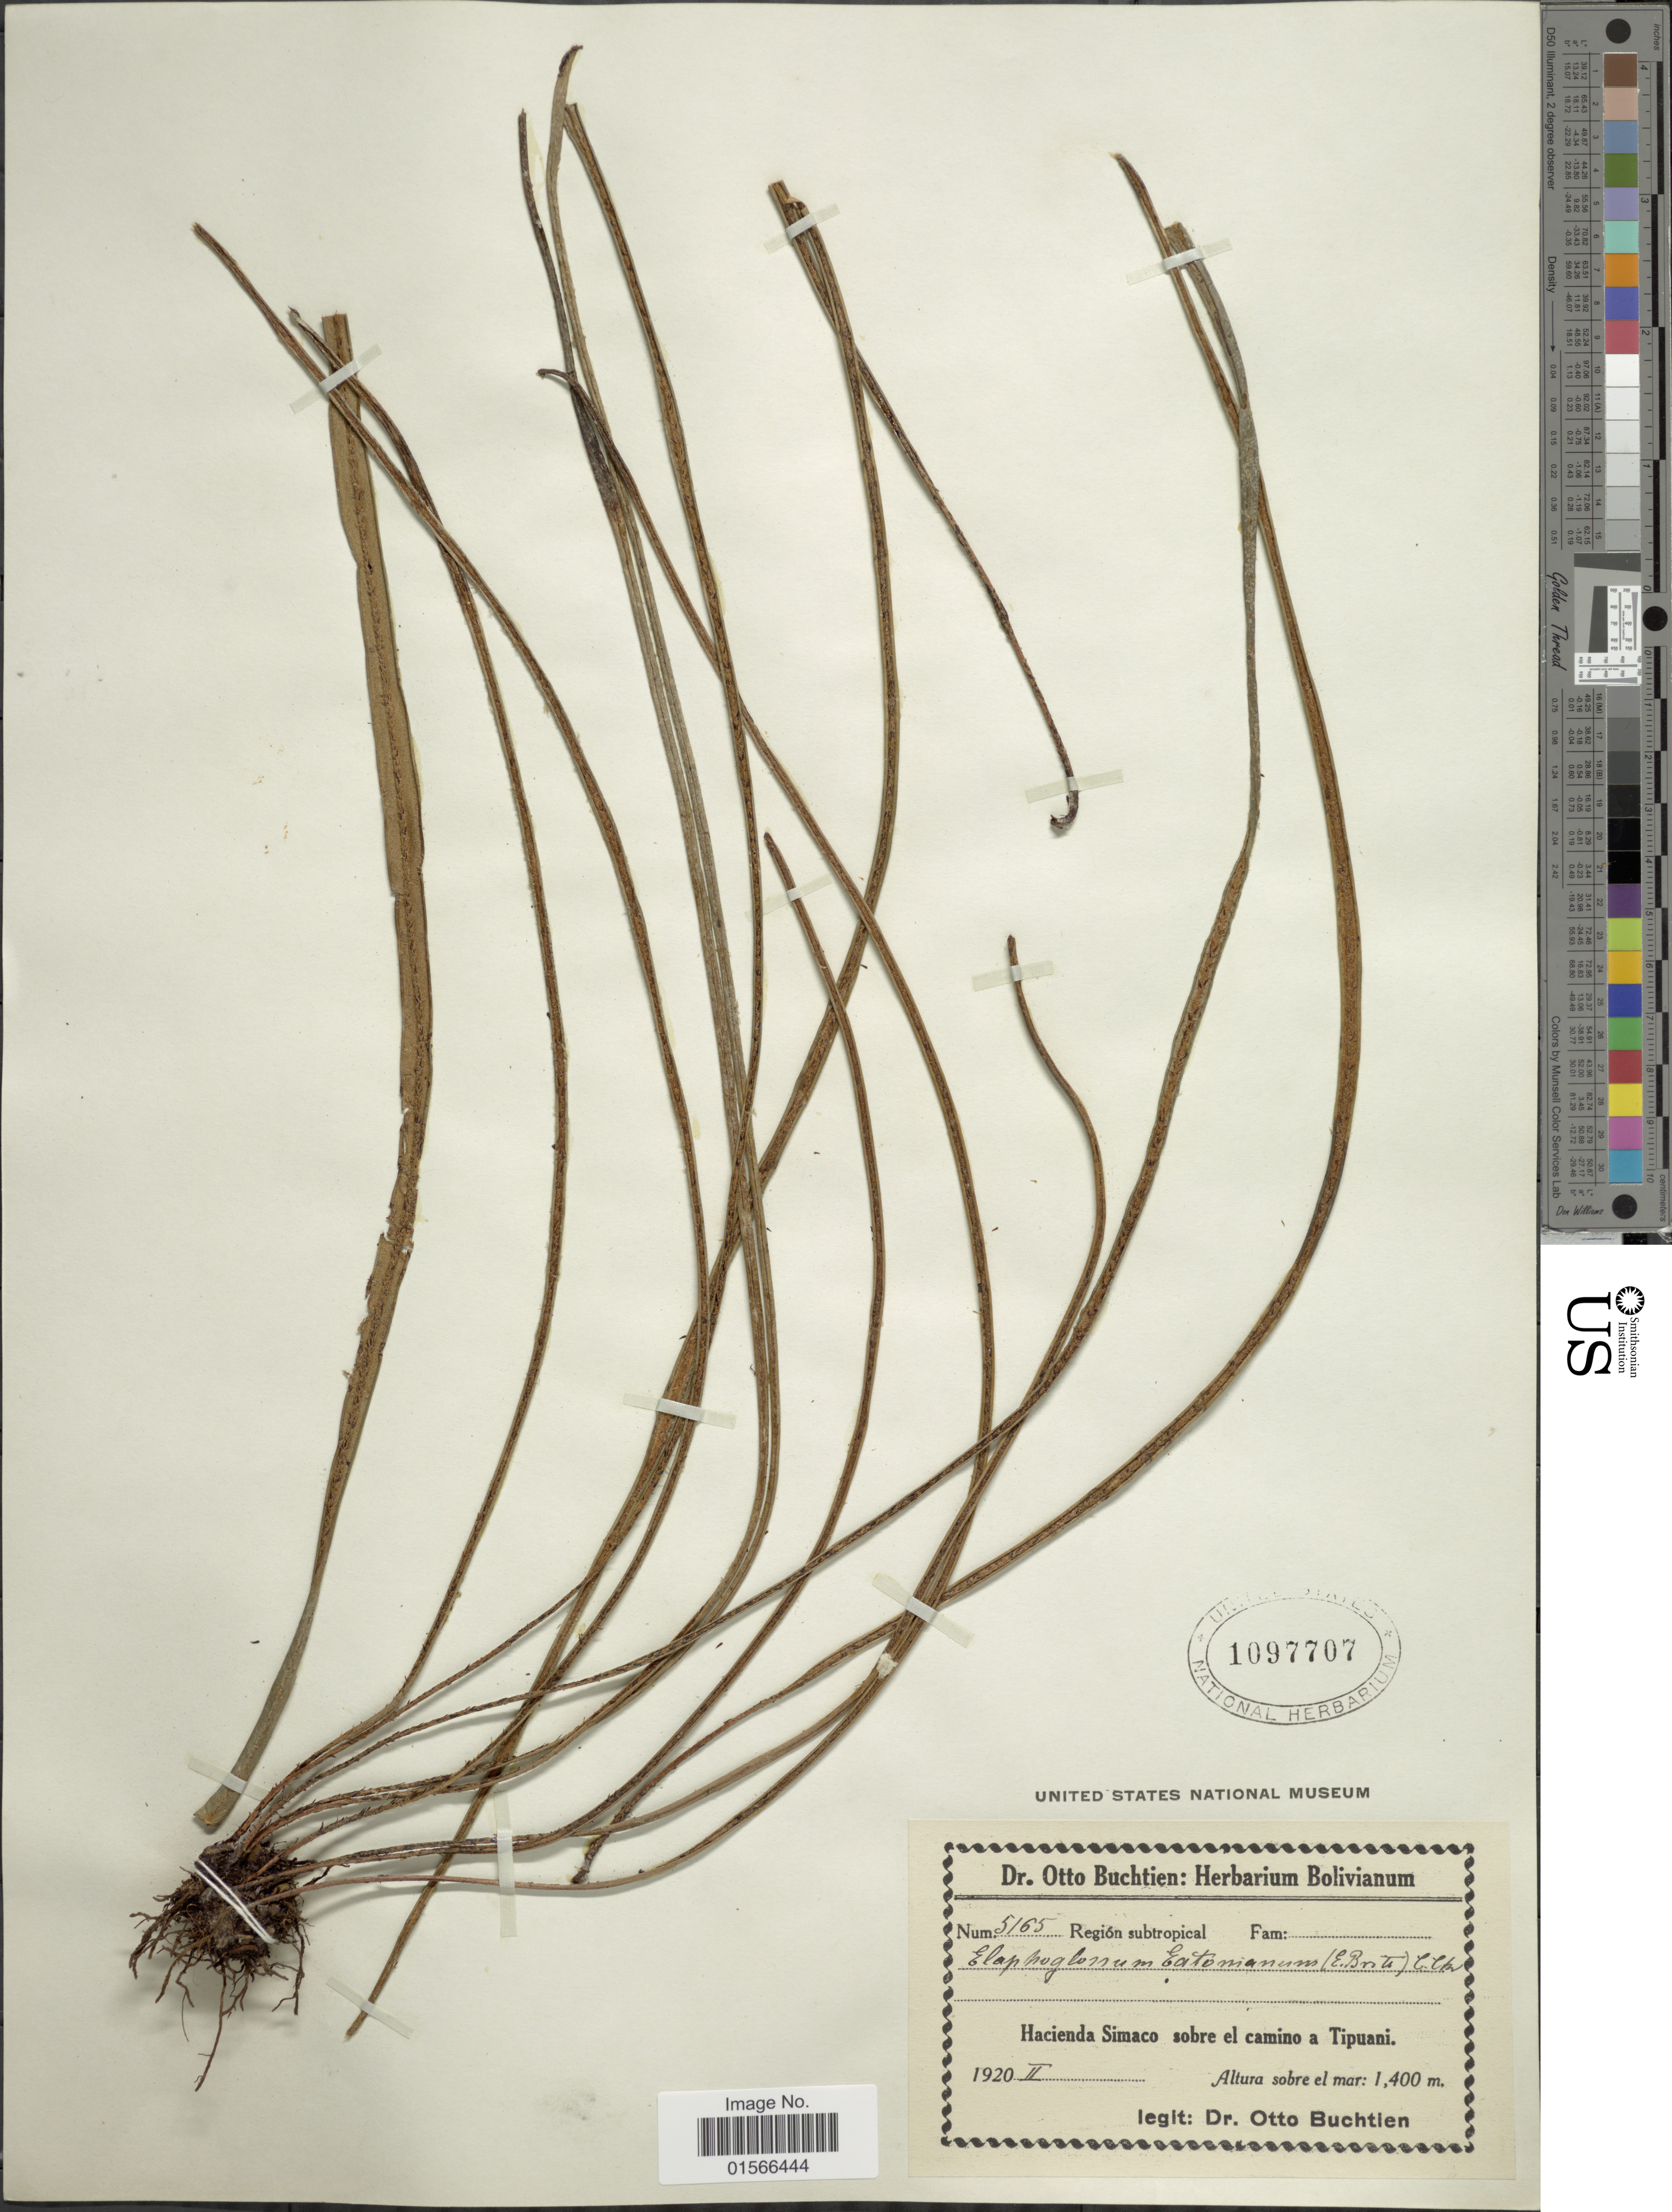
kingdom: Plantae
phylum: Tracheophyta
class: Polypodiopsida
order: Polypodiales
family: Dryopteridaceae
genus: Elaphoglossum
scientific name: Elaphoglossum eatonianum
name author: (E. Britton) C. Chr.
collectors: O. Buchtien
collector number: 5165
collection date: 1920-02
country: Bolivia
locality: Hacienda Simaco sobre el camino a Tipuani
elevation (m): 1400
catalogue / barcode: US 1097707